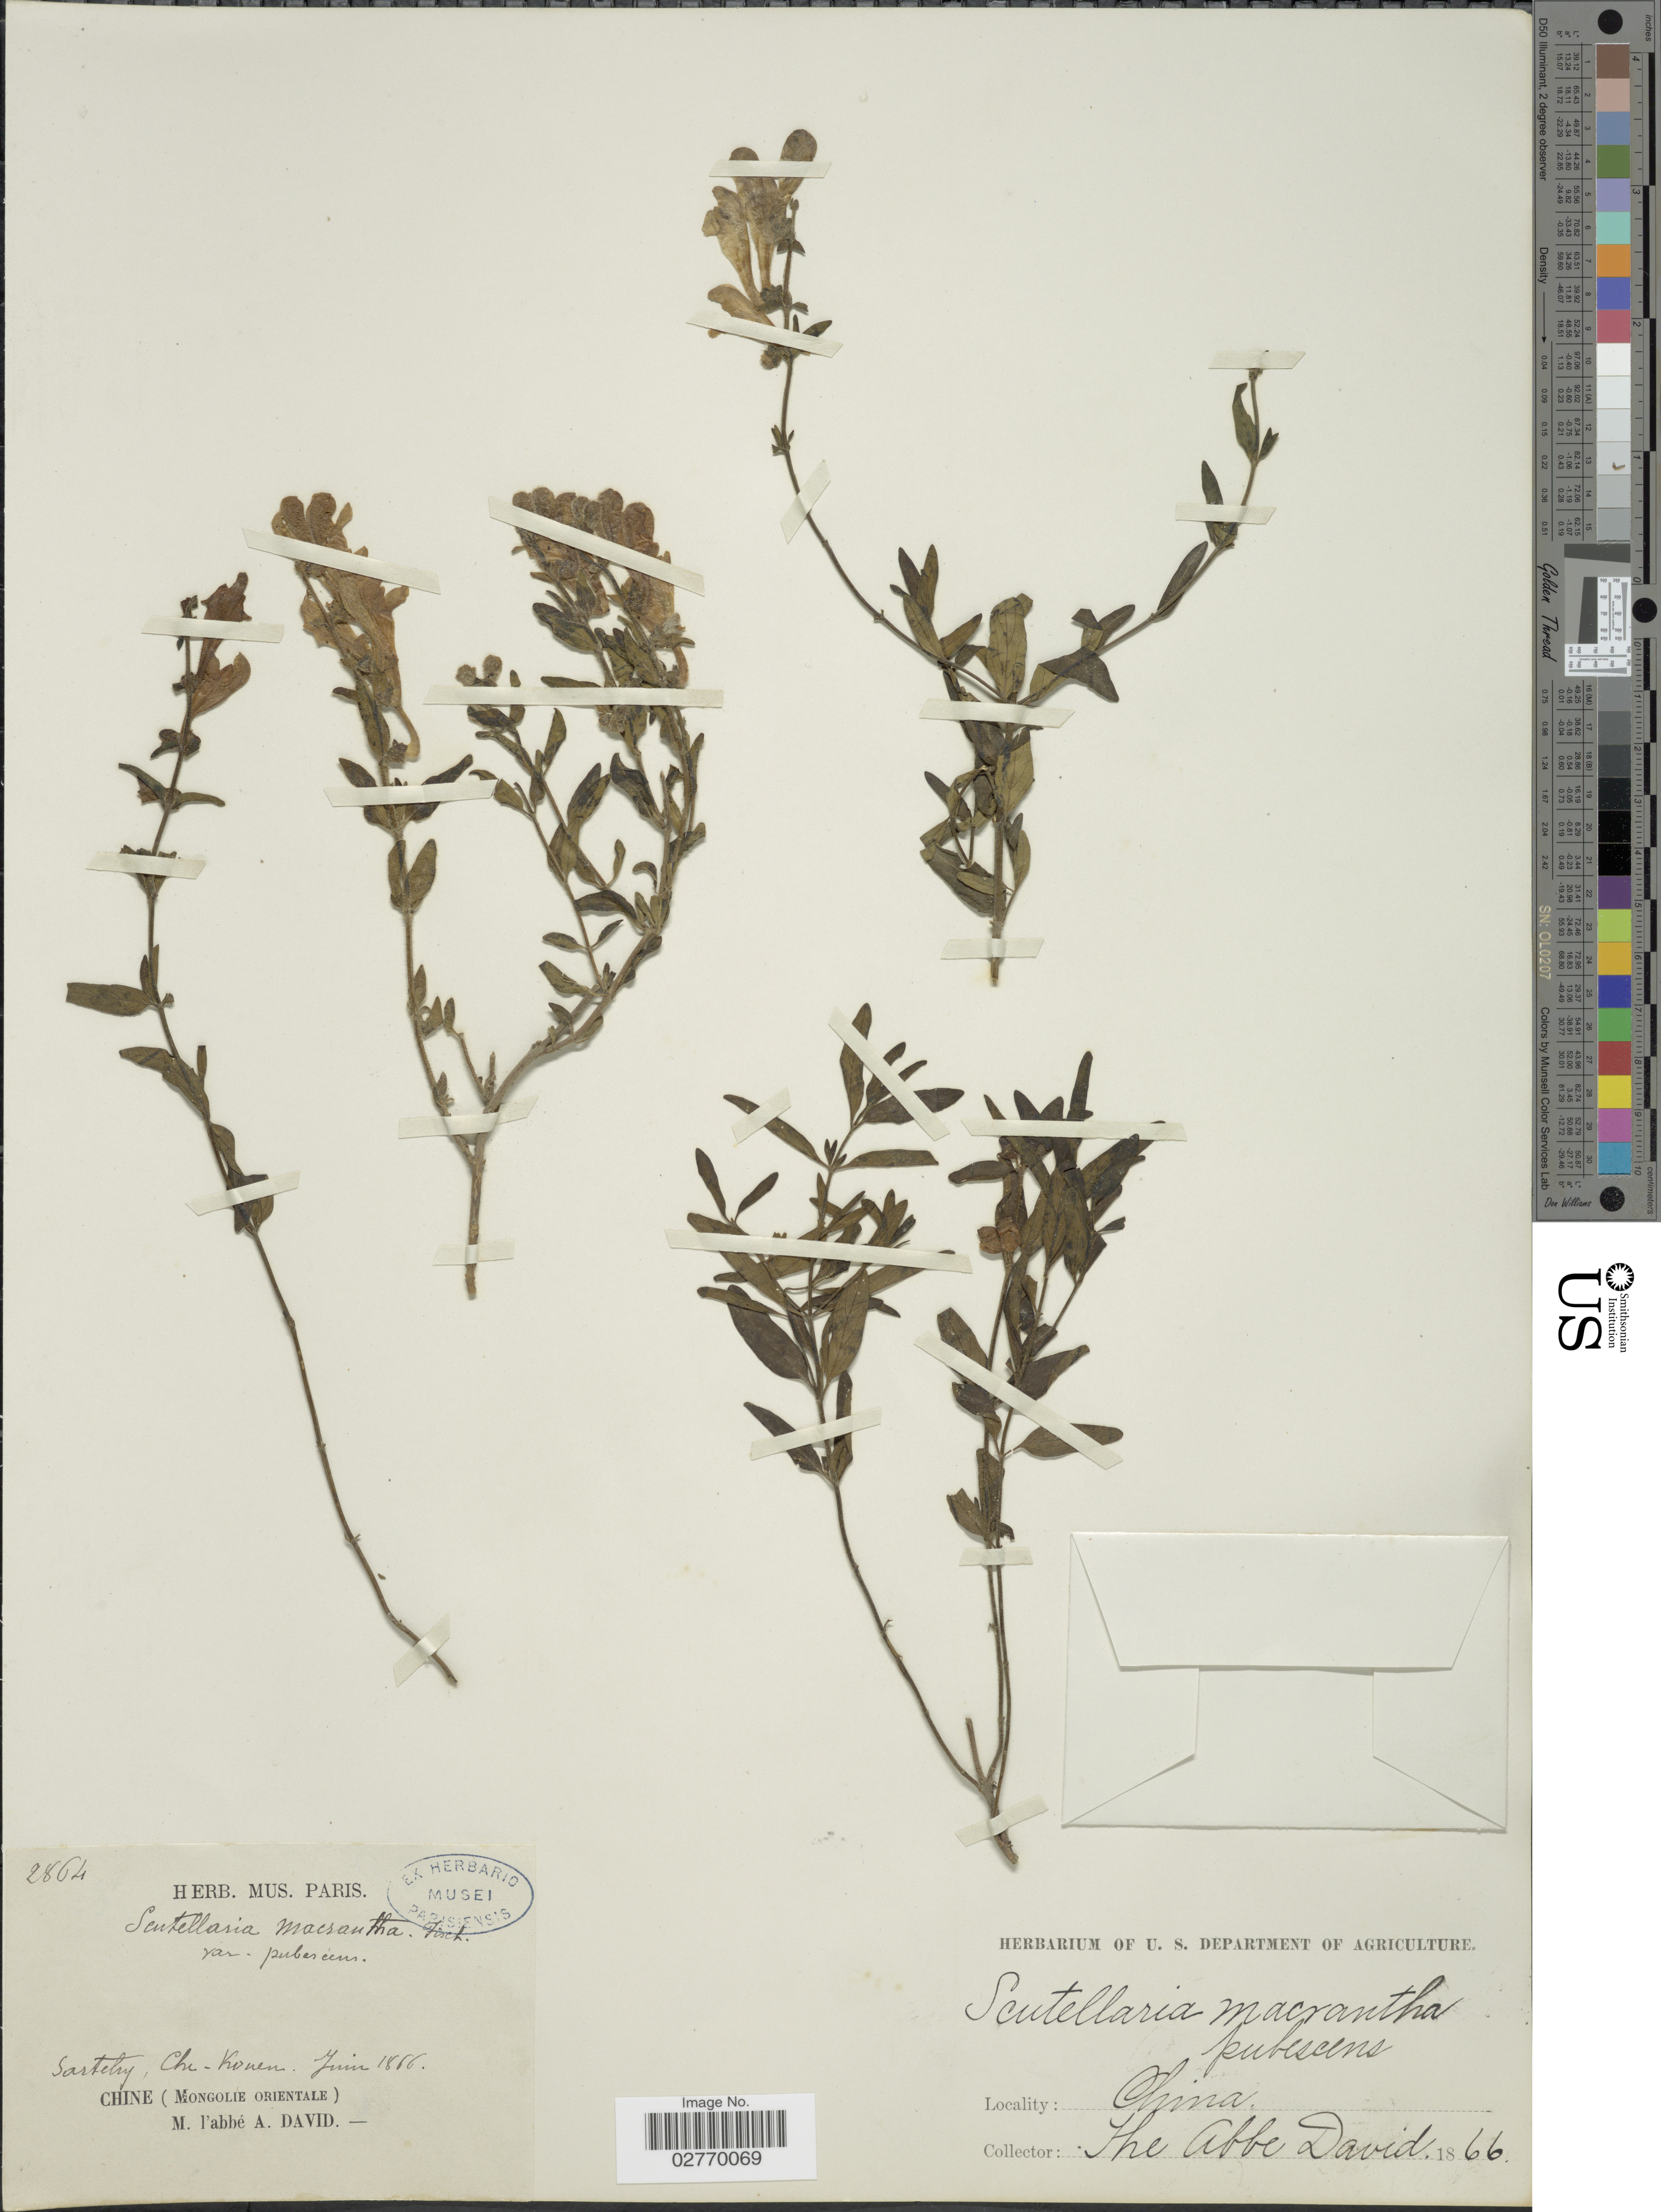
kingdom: Plantae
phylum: Tracheophyta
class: Magnoliopsida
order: Lamiales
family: Lamiaceae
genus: Scutellaria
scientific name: Scutellaria macrantha var. pubescens ined.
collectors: M. David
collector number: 2864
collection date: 1866-06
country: China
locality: Sartelry, Chi-kouen. [interpreted] (Mongolie Orientale)